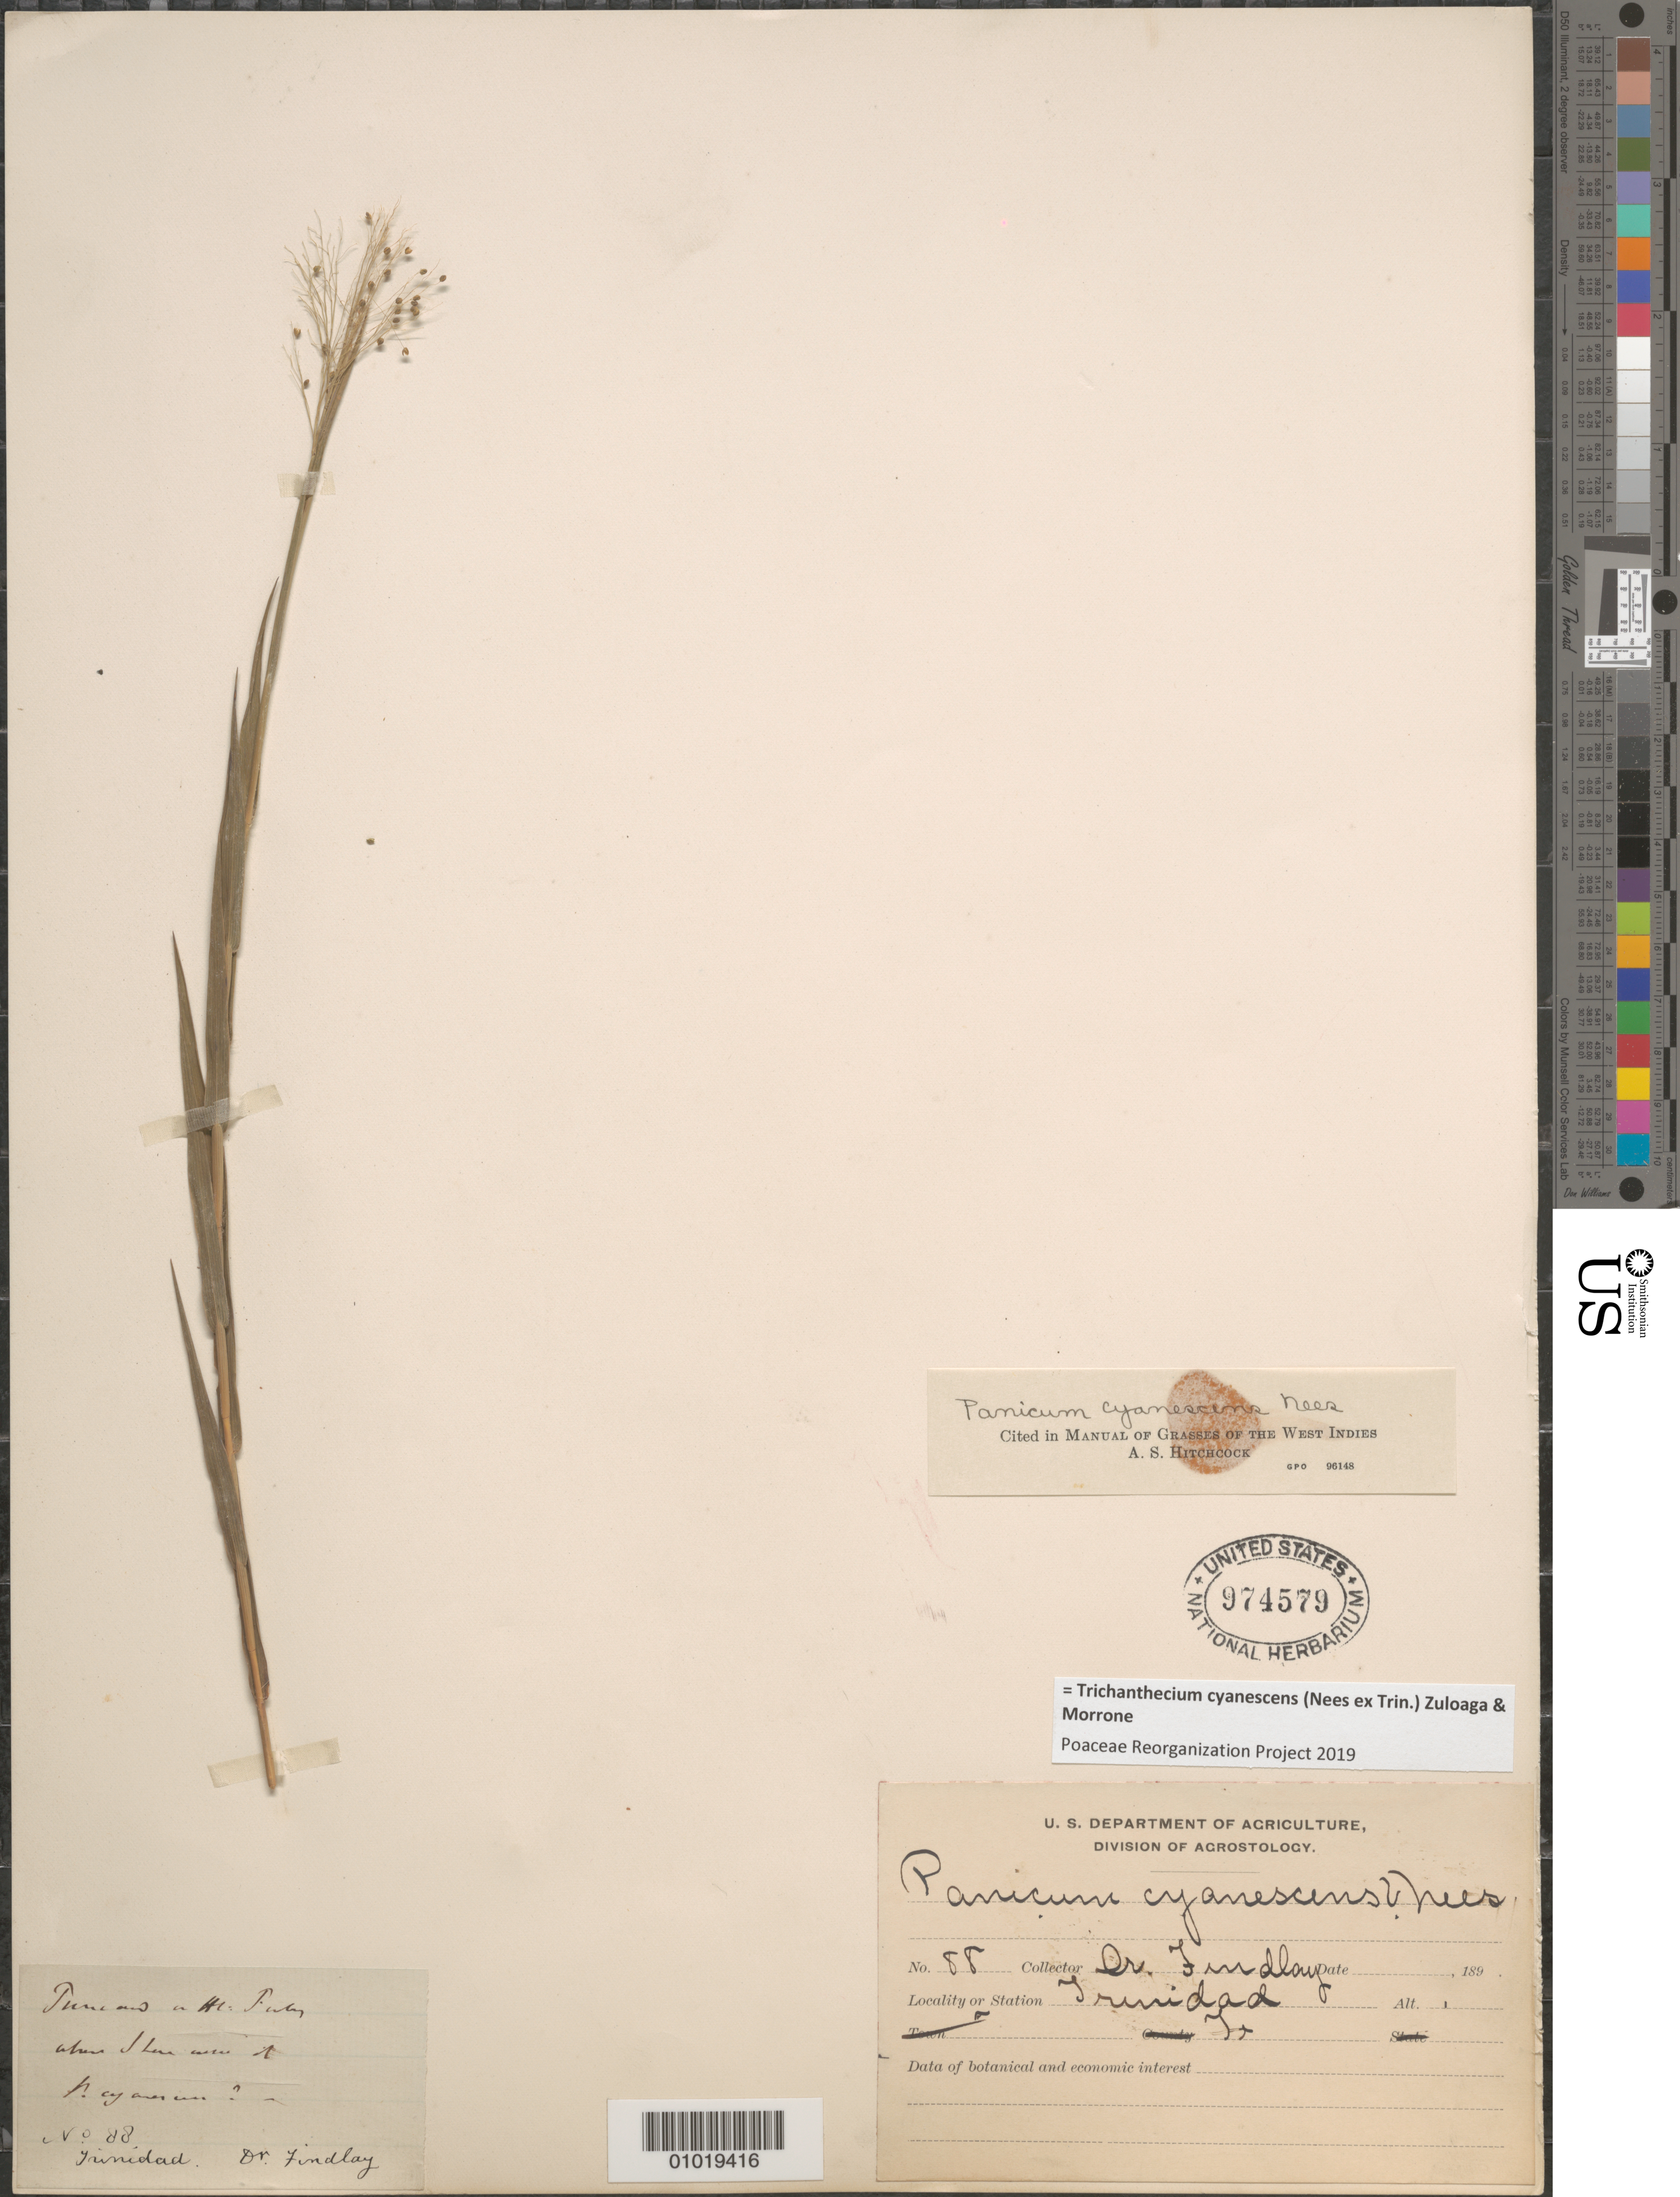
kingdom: Plantae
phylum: Tracheophyta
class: Liliopsida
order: Poales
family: Poaceae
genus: Panicum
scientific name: Panicum cyanescens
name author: Nees ex Trin.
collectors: -. Findlay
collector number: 88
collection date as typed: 1890 to -- --- 1899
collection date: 1890/1899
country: Trinidad and Tobago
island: Trinidad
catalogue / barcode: US 974579